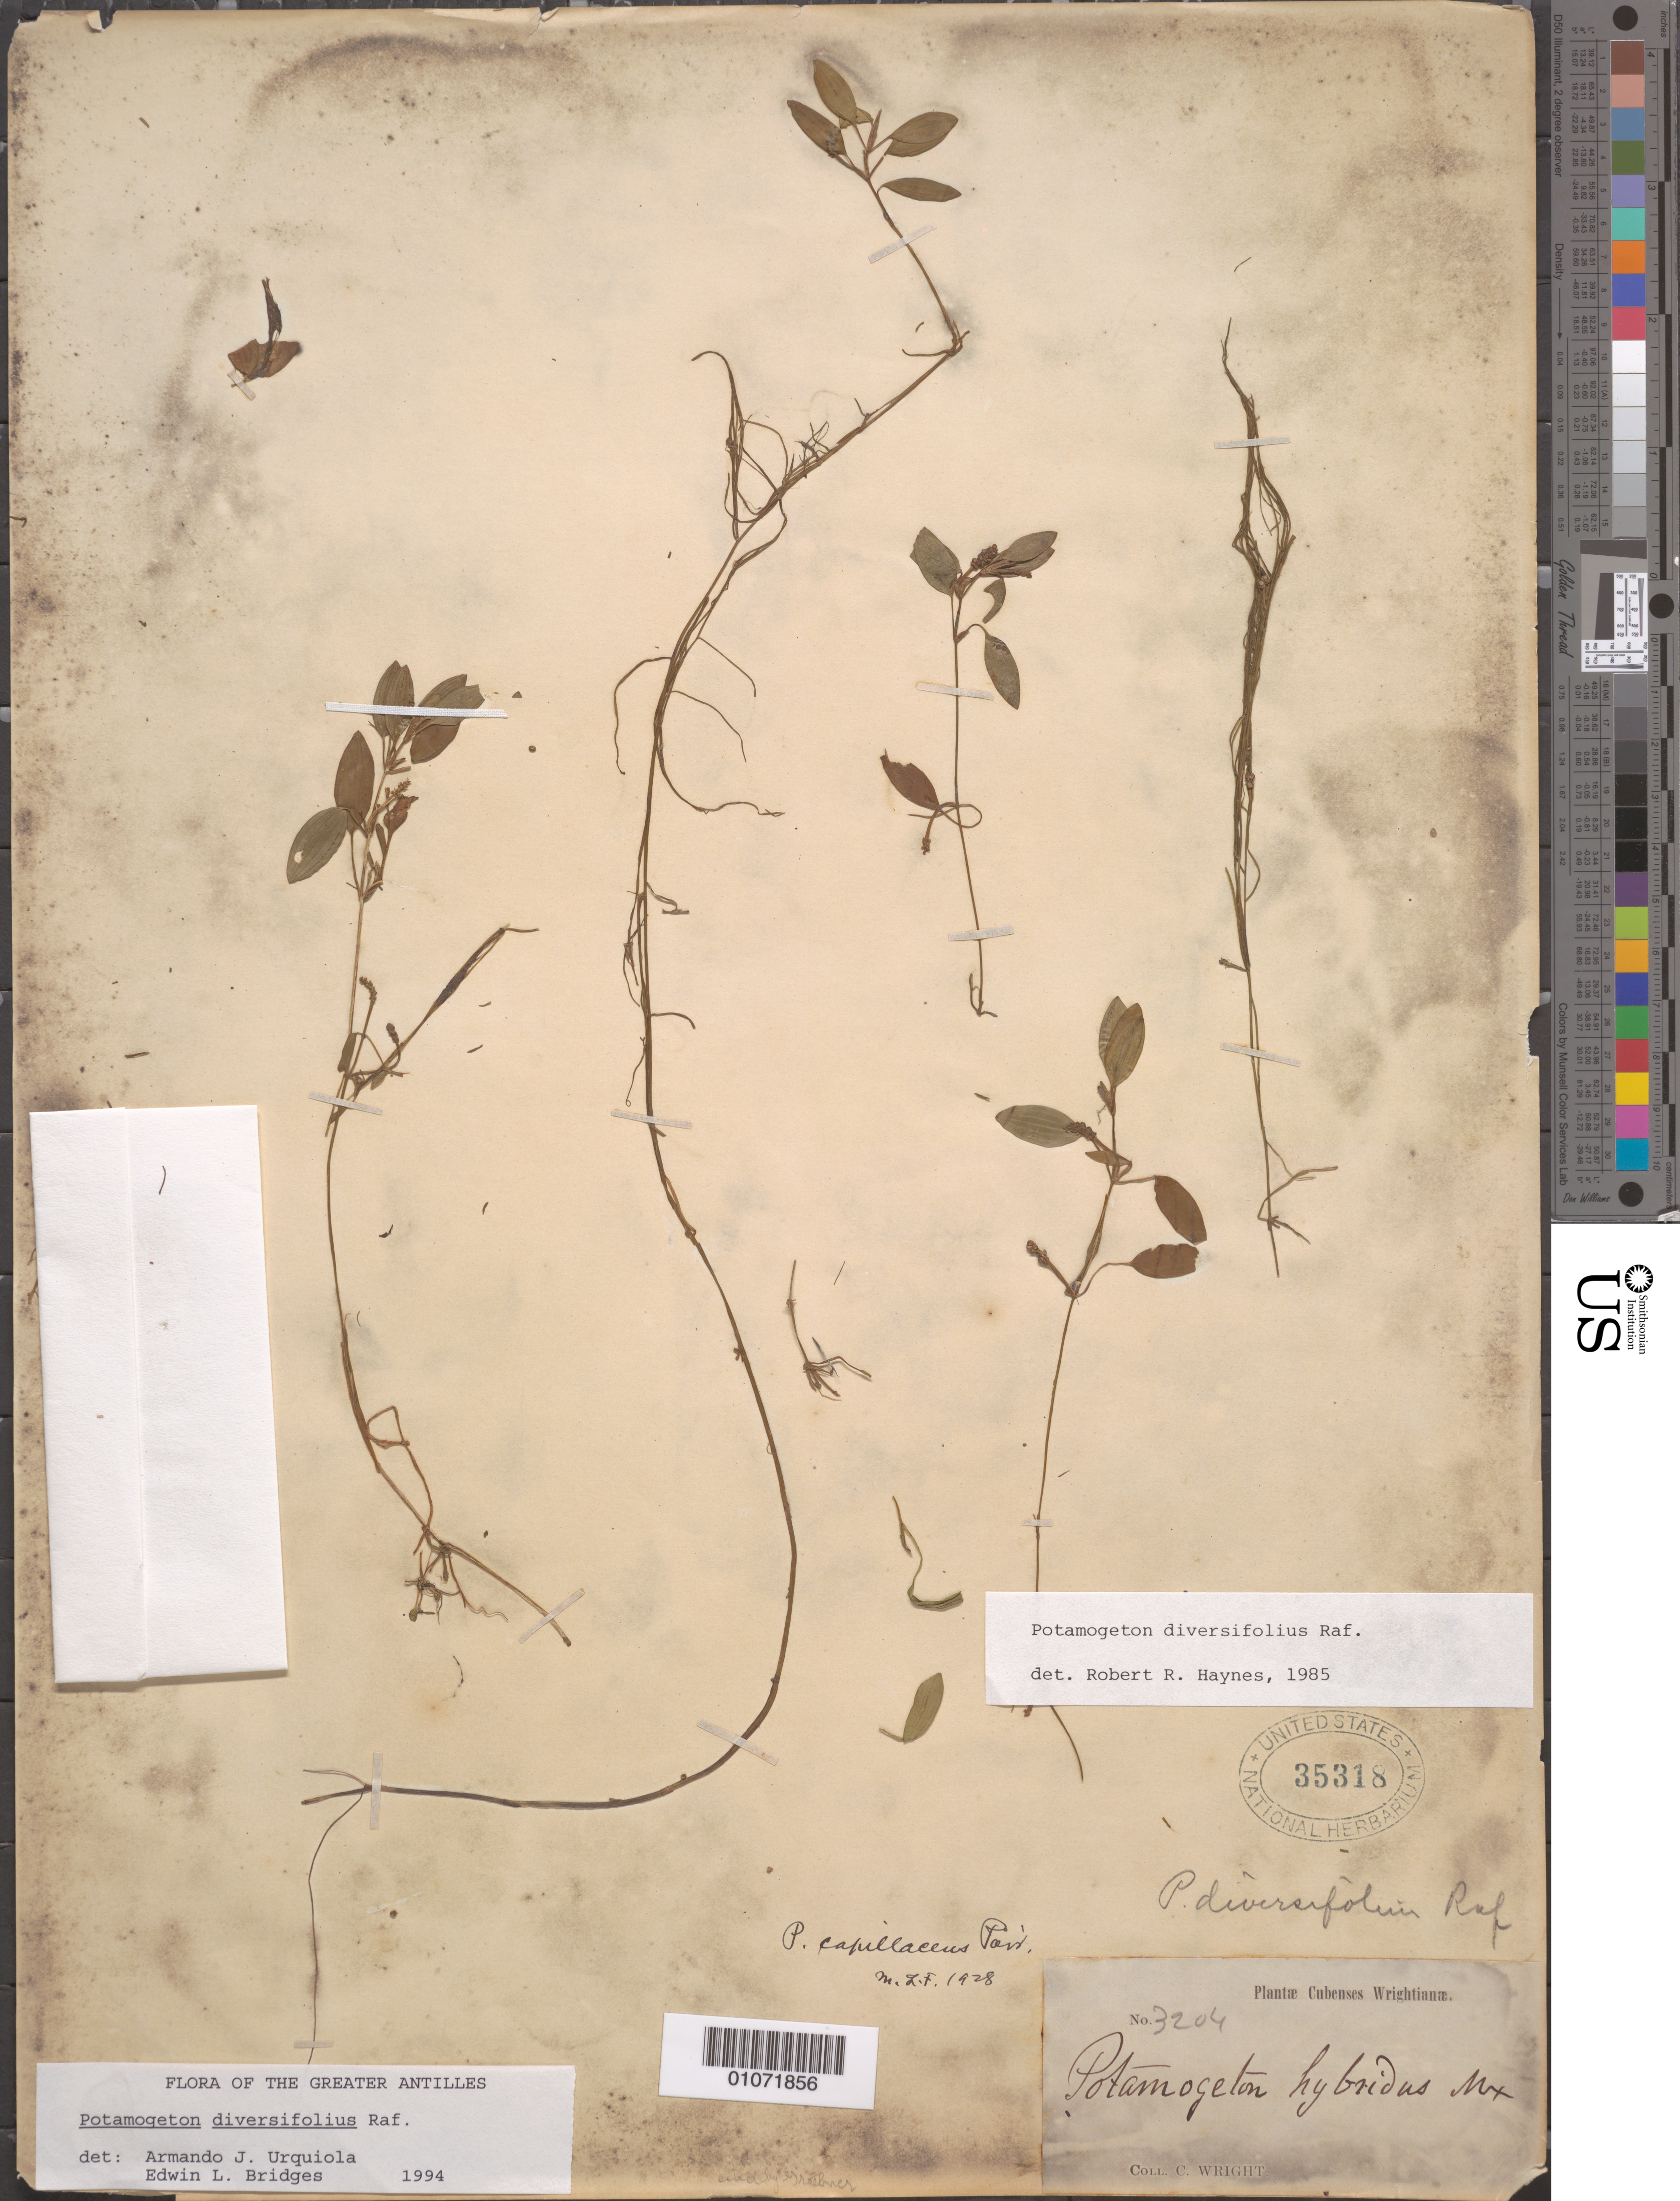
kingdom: Plantae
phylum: Tracheophyta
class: Liliopsida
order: Alismatales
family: Potamogetonaceae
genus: Potamogeton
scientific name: Potamogeton diversifolius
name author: Raf.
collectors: C. Wright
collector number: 3204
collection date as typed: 21 Mar 1928 or 21 May 1928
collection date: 1928-03-21 or 1928-05-21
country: Cuba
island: Cuba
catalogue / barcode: US 35318